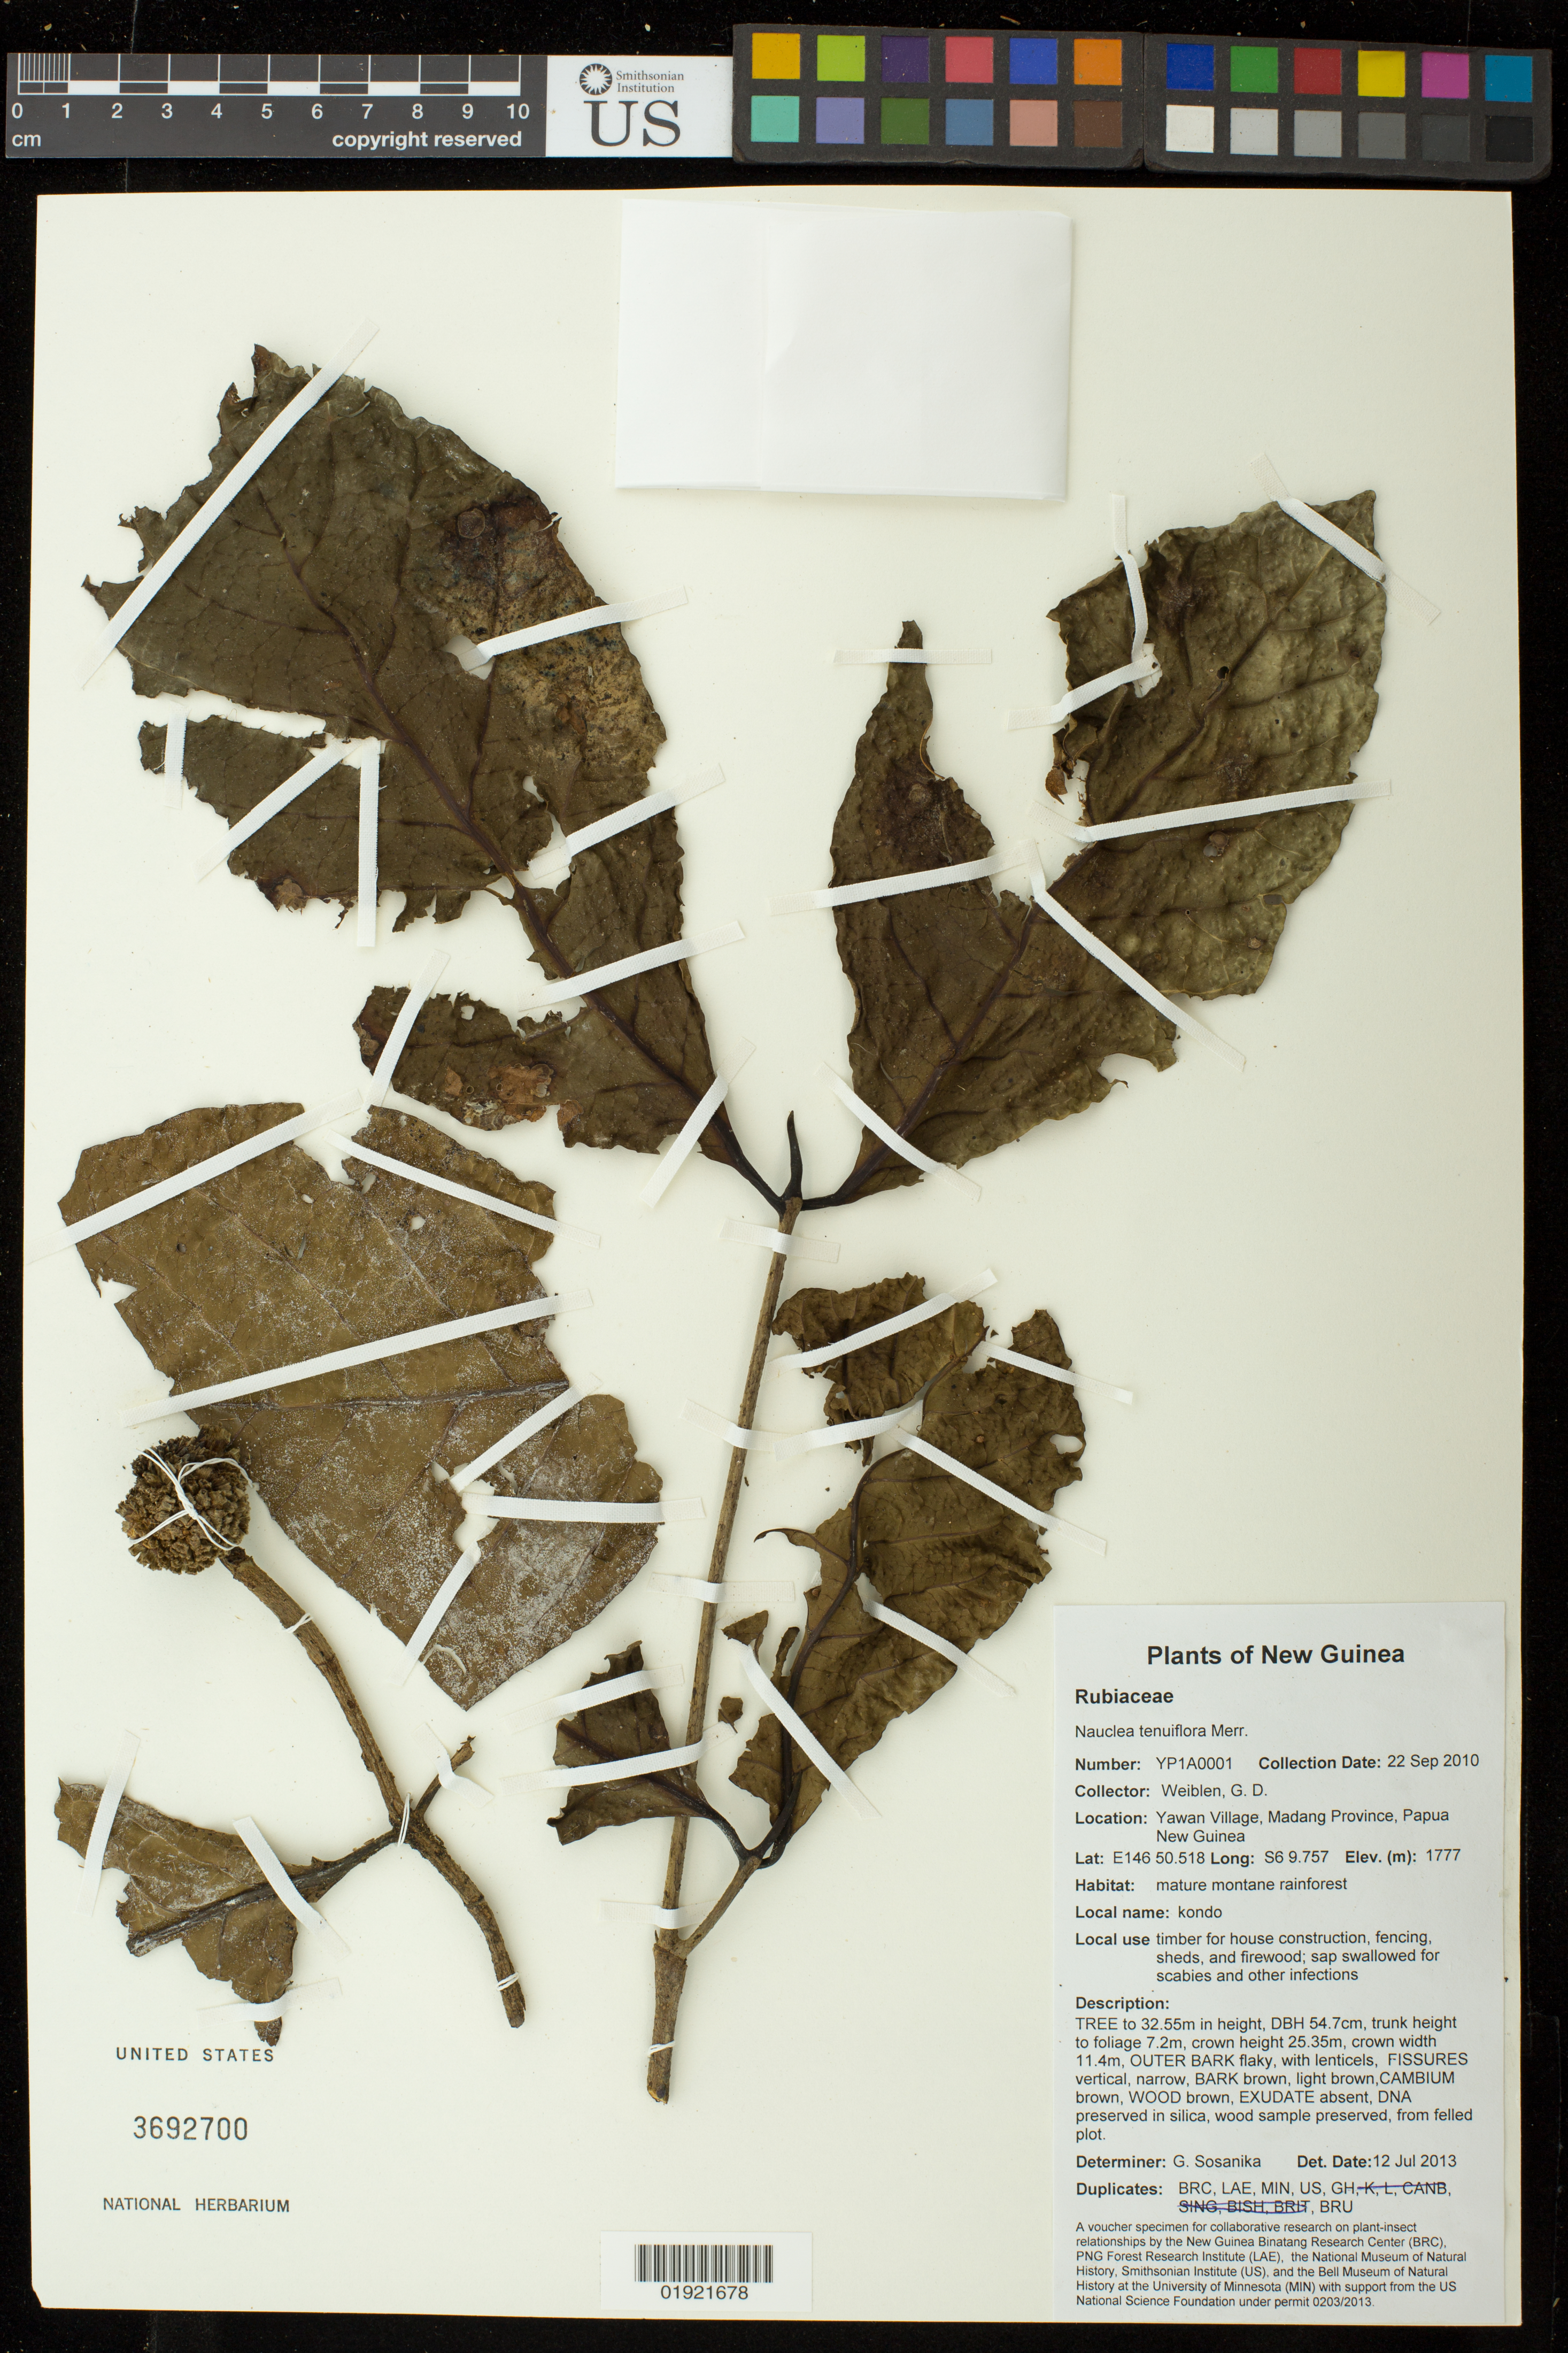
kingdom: Plantae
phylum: Tracheophyta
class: Magnoliopsida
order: Gentianales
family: Rubiaceae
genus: Nauclea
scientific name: Nauclea tenuiflora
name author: (Havil.) Merr.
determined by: Sosanika, G. K.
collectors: G. D. Weiblen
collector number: YP1A0001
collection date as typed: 22 Sep 2010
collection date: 2010-09-22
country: Papua New Guinea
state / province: Madang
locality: Yawan Village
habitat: mature montane rainforest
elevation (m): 1777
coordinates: S6 9.757, E146 50.518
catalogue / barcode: US 3692700